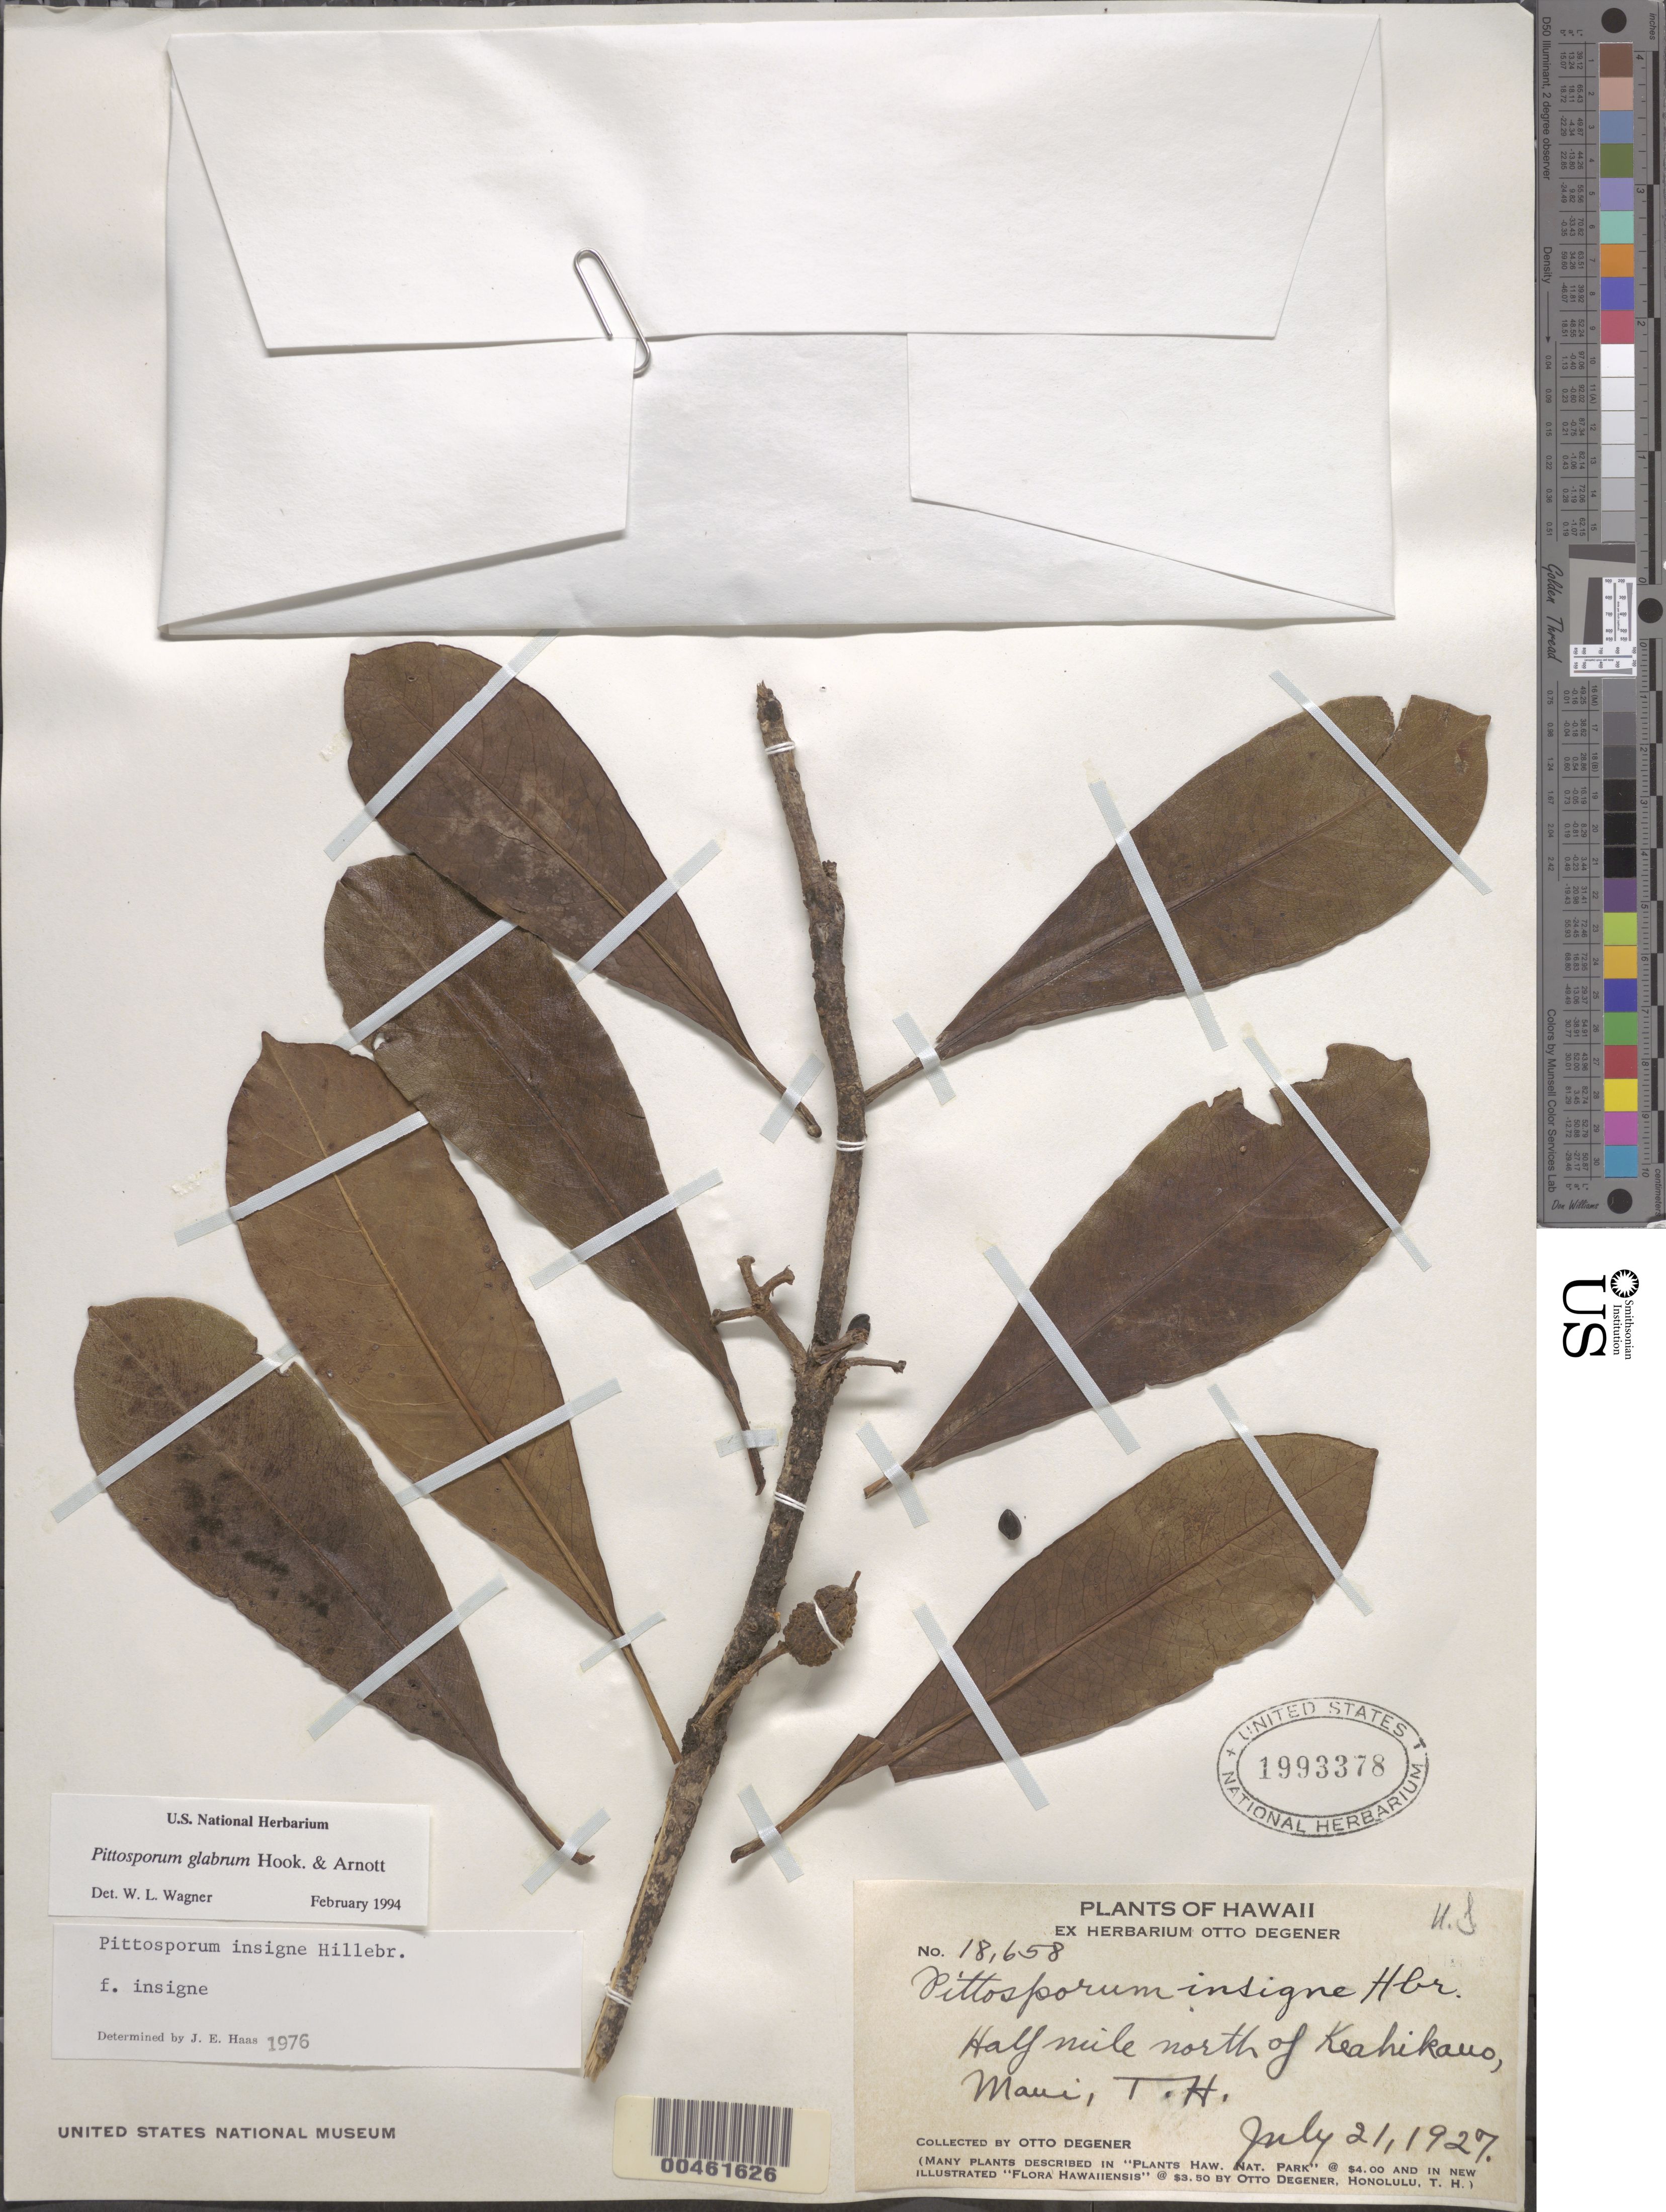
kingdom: Plantae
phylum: Tracheophyta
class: Magnoliopsida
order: Apiales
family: Pittosporaceae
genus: Pittosporum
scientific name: Pittosporum glabrum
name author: Hook. & Arn.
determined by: Wagner, W. L., (BOT), Smithsonian Institution - National Museum of Natural History (UNITED STATES)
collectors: O. Degener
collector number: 18658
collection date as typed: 21 Jul 1927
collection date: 1927-07-21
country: United States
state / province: Hawaii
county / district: Maui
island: Maui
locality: Half mi n of Keahikauo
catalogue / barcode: US 1993378